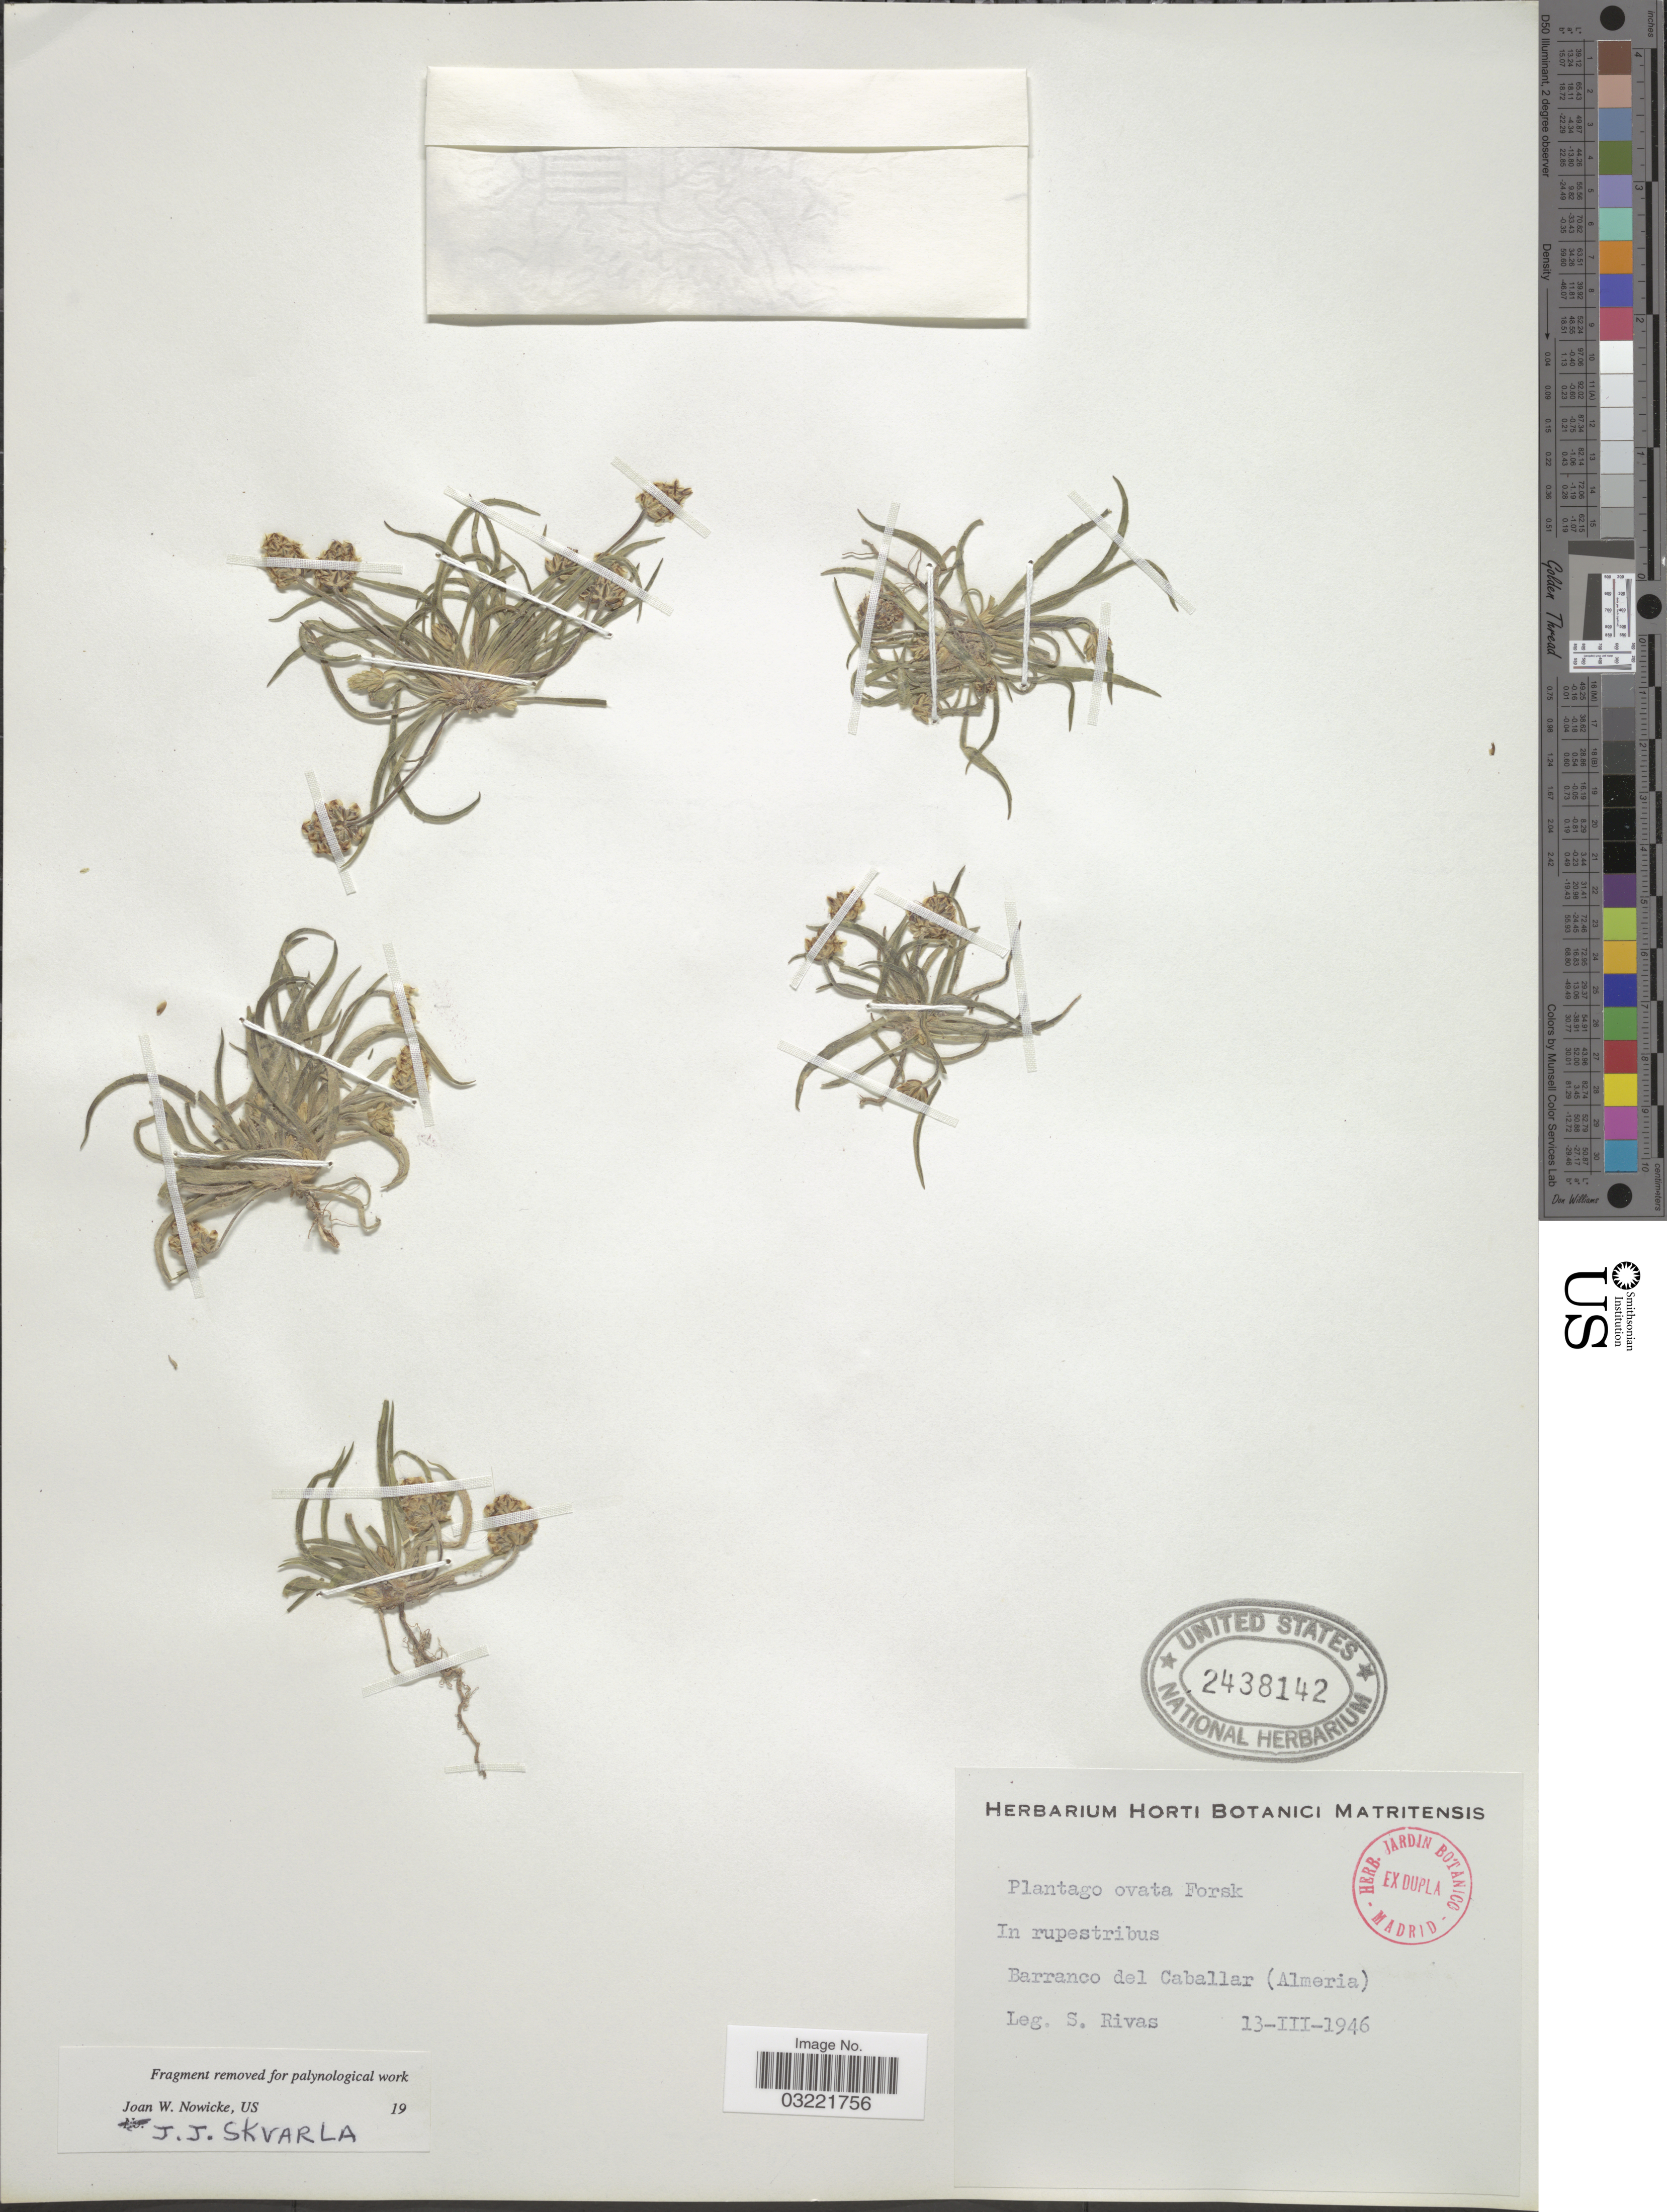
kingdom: Plantae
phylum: Tracheophyta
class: Magnoliopsida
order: Lamiales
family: Plantaginaceae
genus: Plantago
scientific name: Plantago ovata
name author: Forssk.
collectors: S. Rivas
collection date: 1946-03-13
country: Spain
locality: In repustribus. Barranco del Caballar (Almeria).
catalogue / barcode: US 2438142